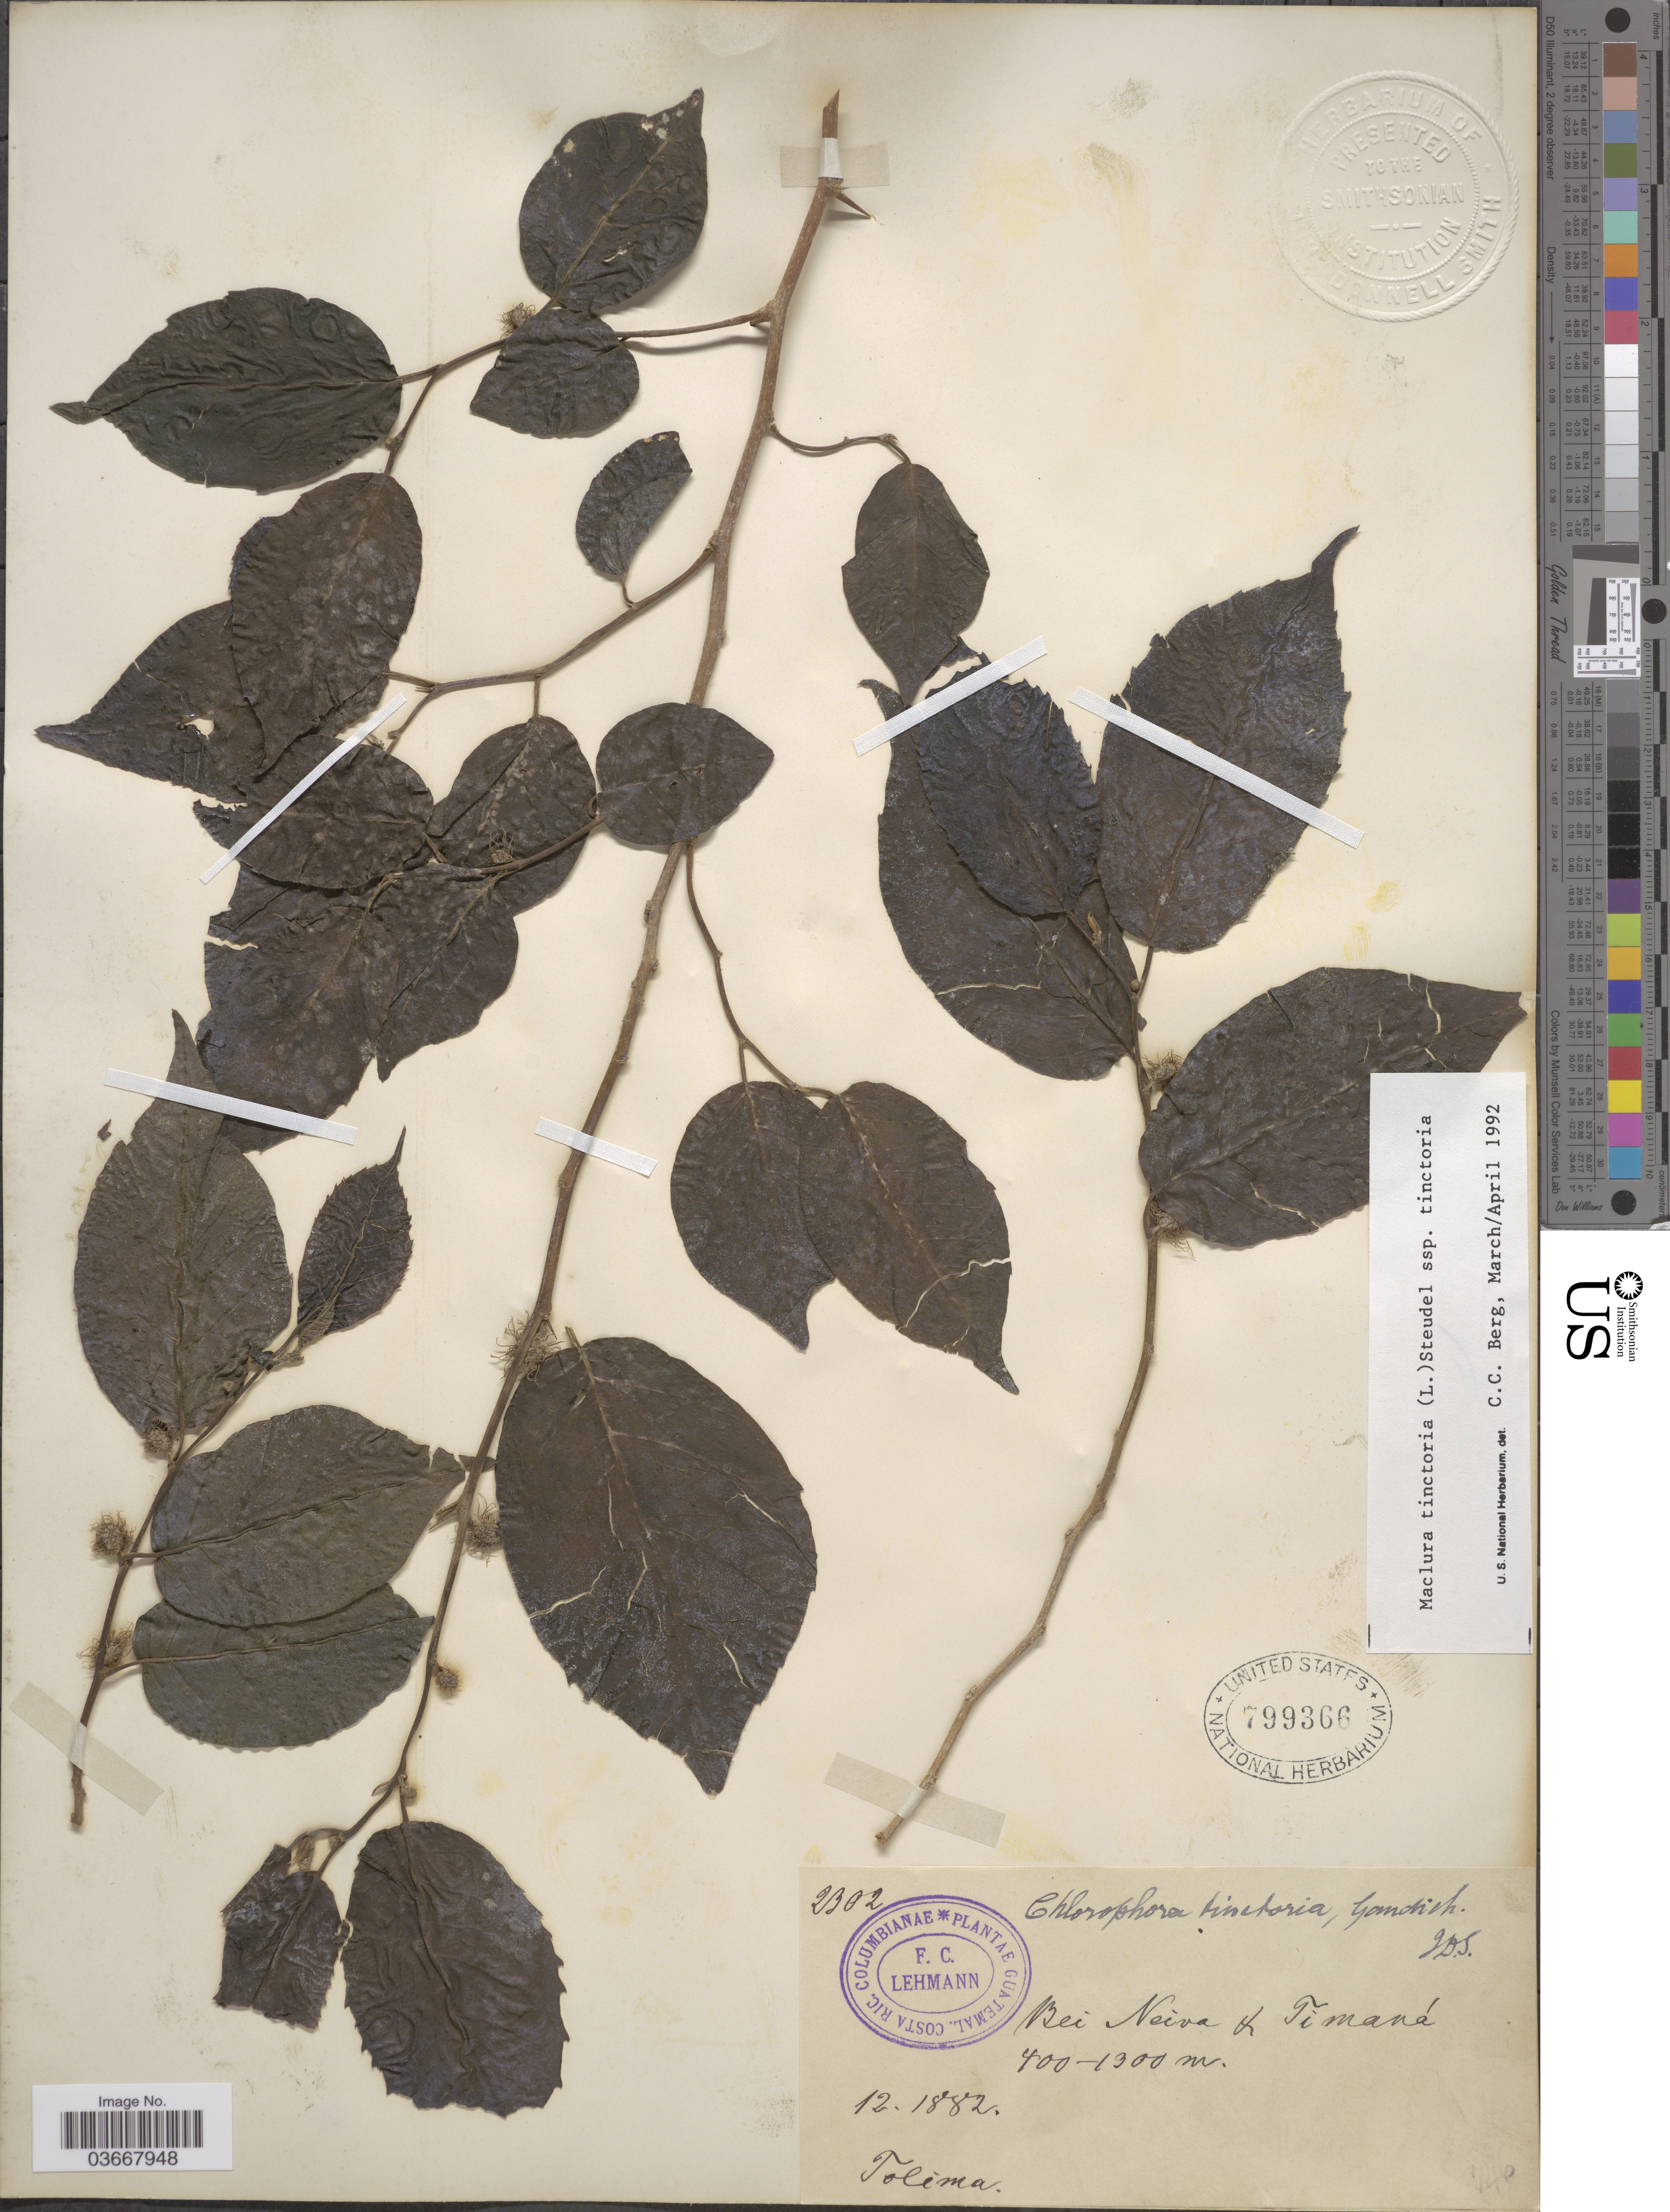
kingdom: Plantae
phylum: Tracheophyta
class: Magnoliopsida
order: Rosales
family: Moraceae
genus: Maclura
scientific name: Maclura tinctoria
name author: (L.) D. Don ex Steud.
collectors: F. C. Lehmann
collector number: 2302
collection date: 1882-12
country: Colombia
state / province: Tolima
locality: Bei Neiva & Timaná.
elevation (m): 400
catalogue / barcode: US 799366